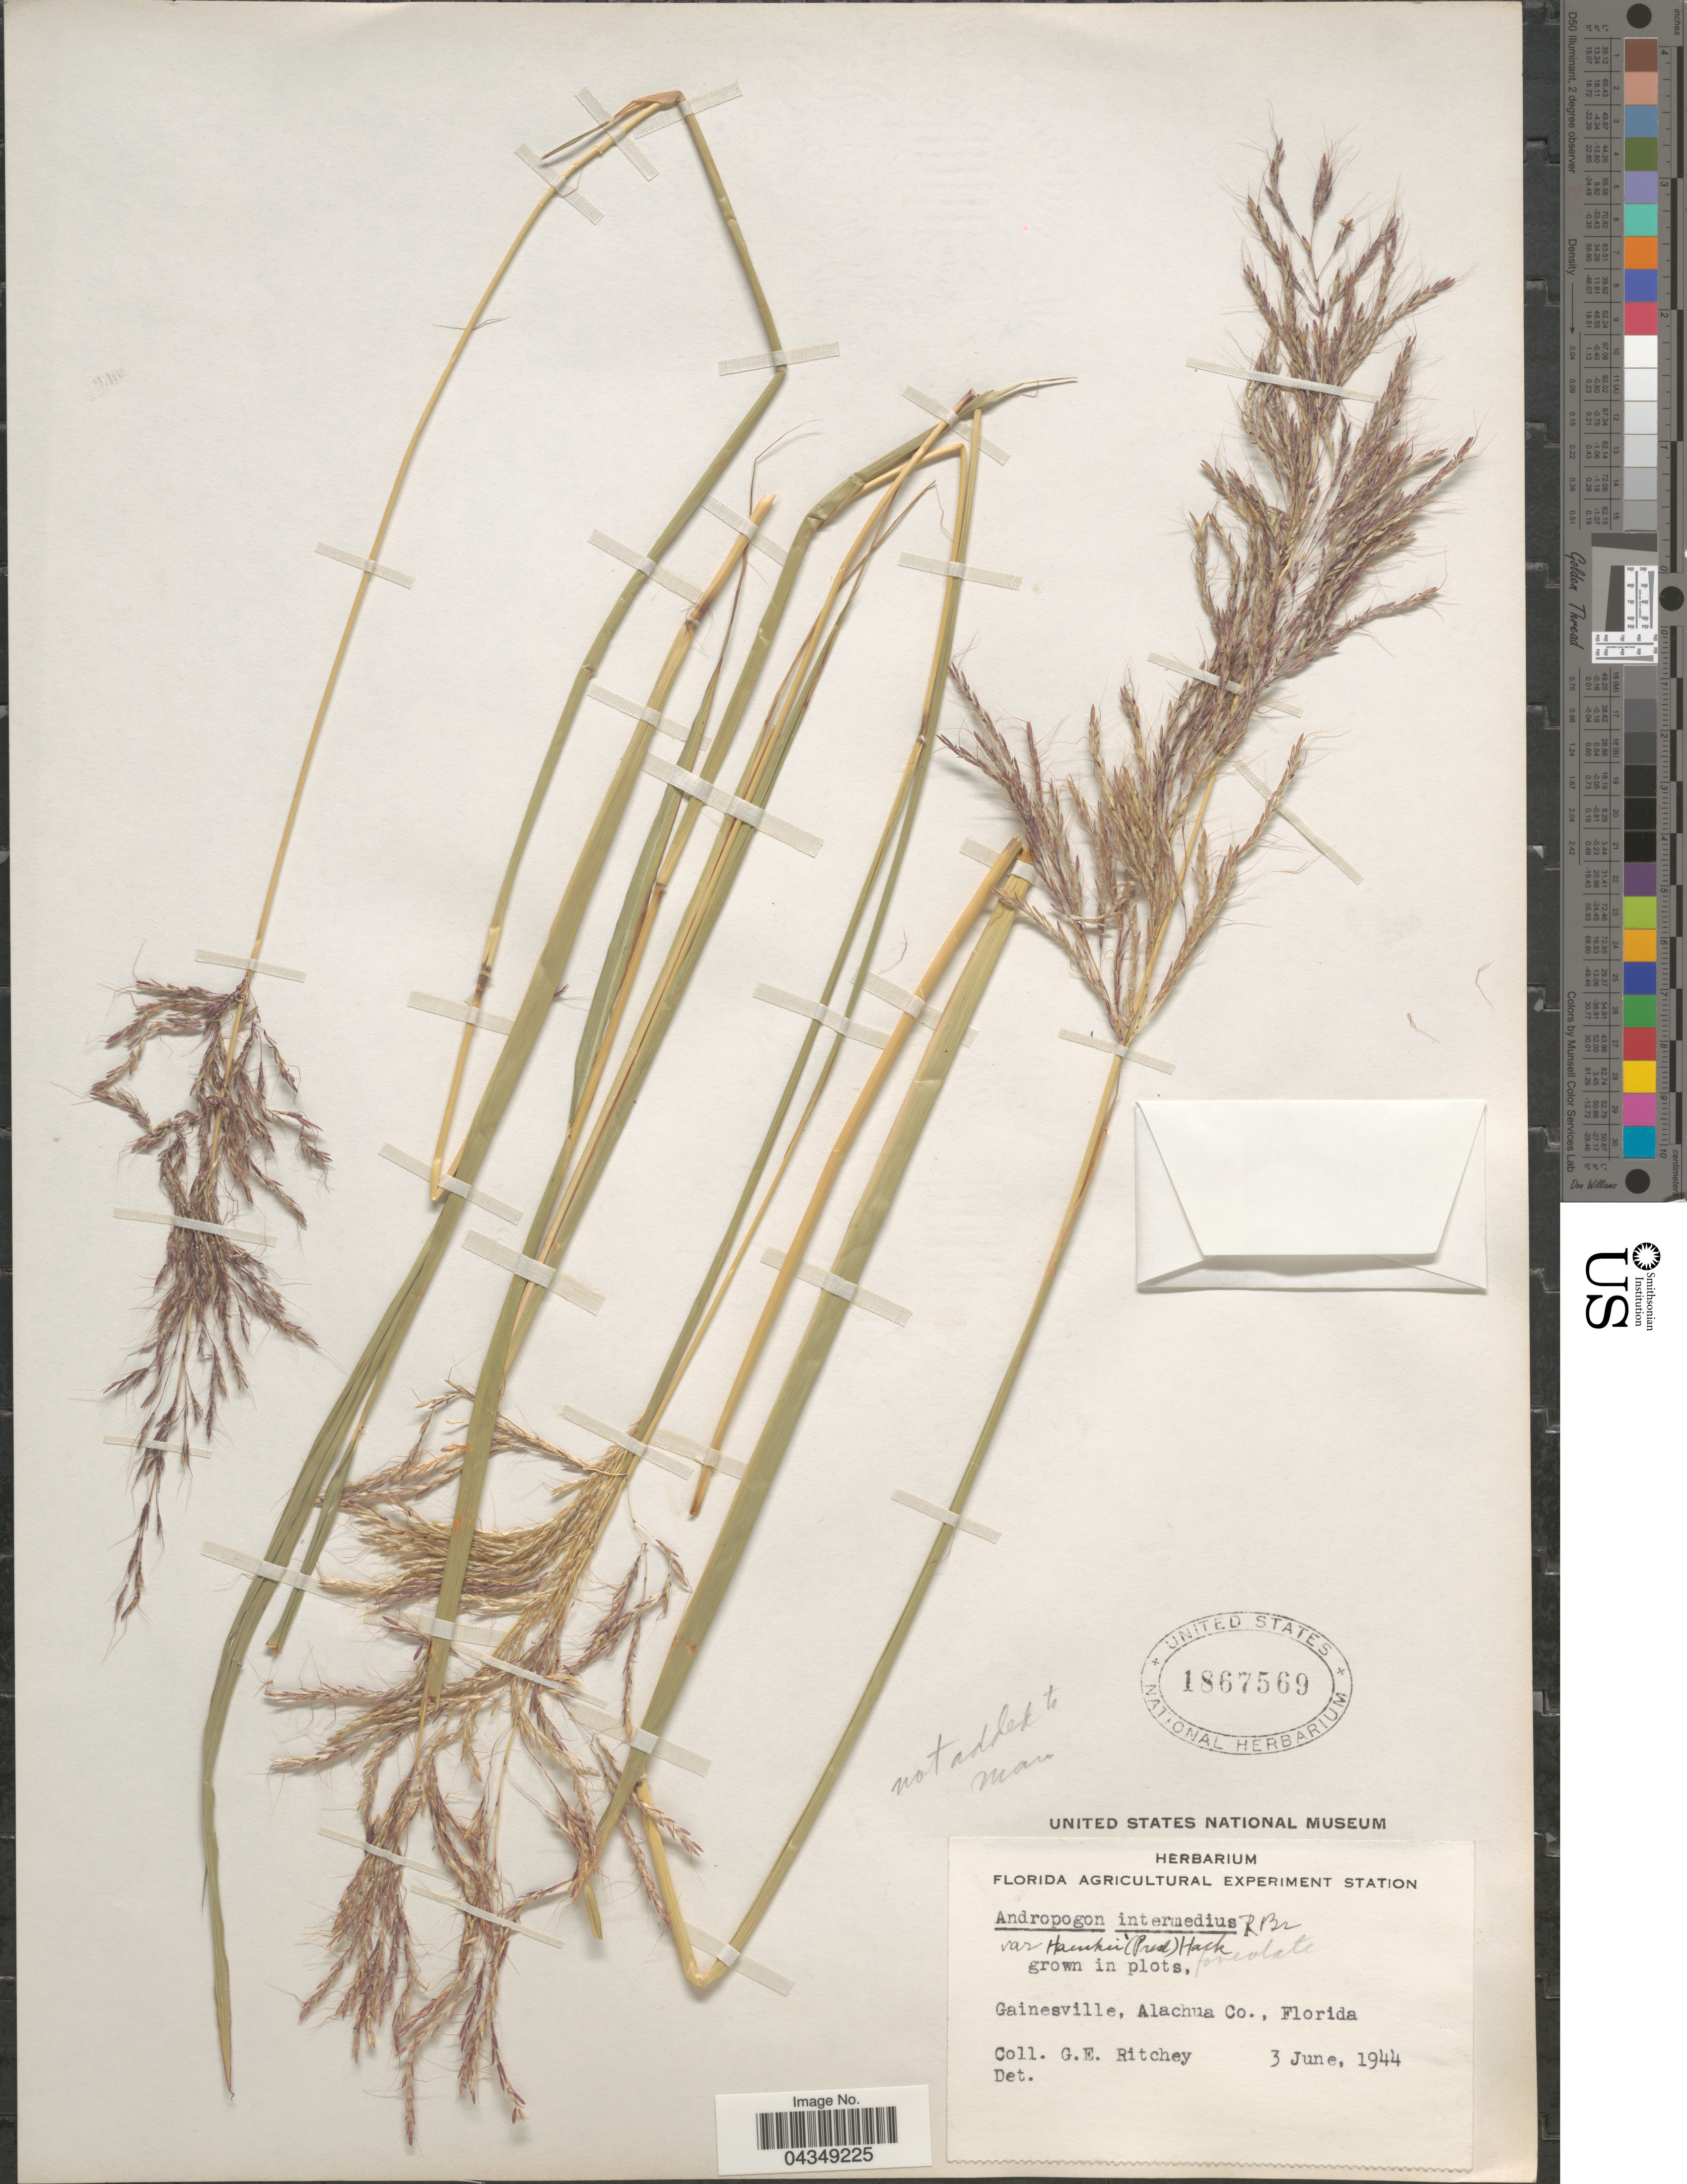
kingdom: Plantae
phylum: Tracheophyta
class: Liliopsida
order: Poales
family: Poaceae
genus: Bothriochloa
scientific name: Bothriochloa bladhii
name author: (Retz.) S.T. Blake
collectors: G. Ritchey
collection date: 1944-06-03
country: United States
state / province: Florida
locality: Gainesville, Alachua Co.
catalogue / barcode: US 1867569